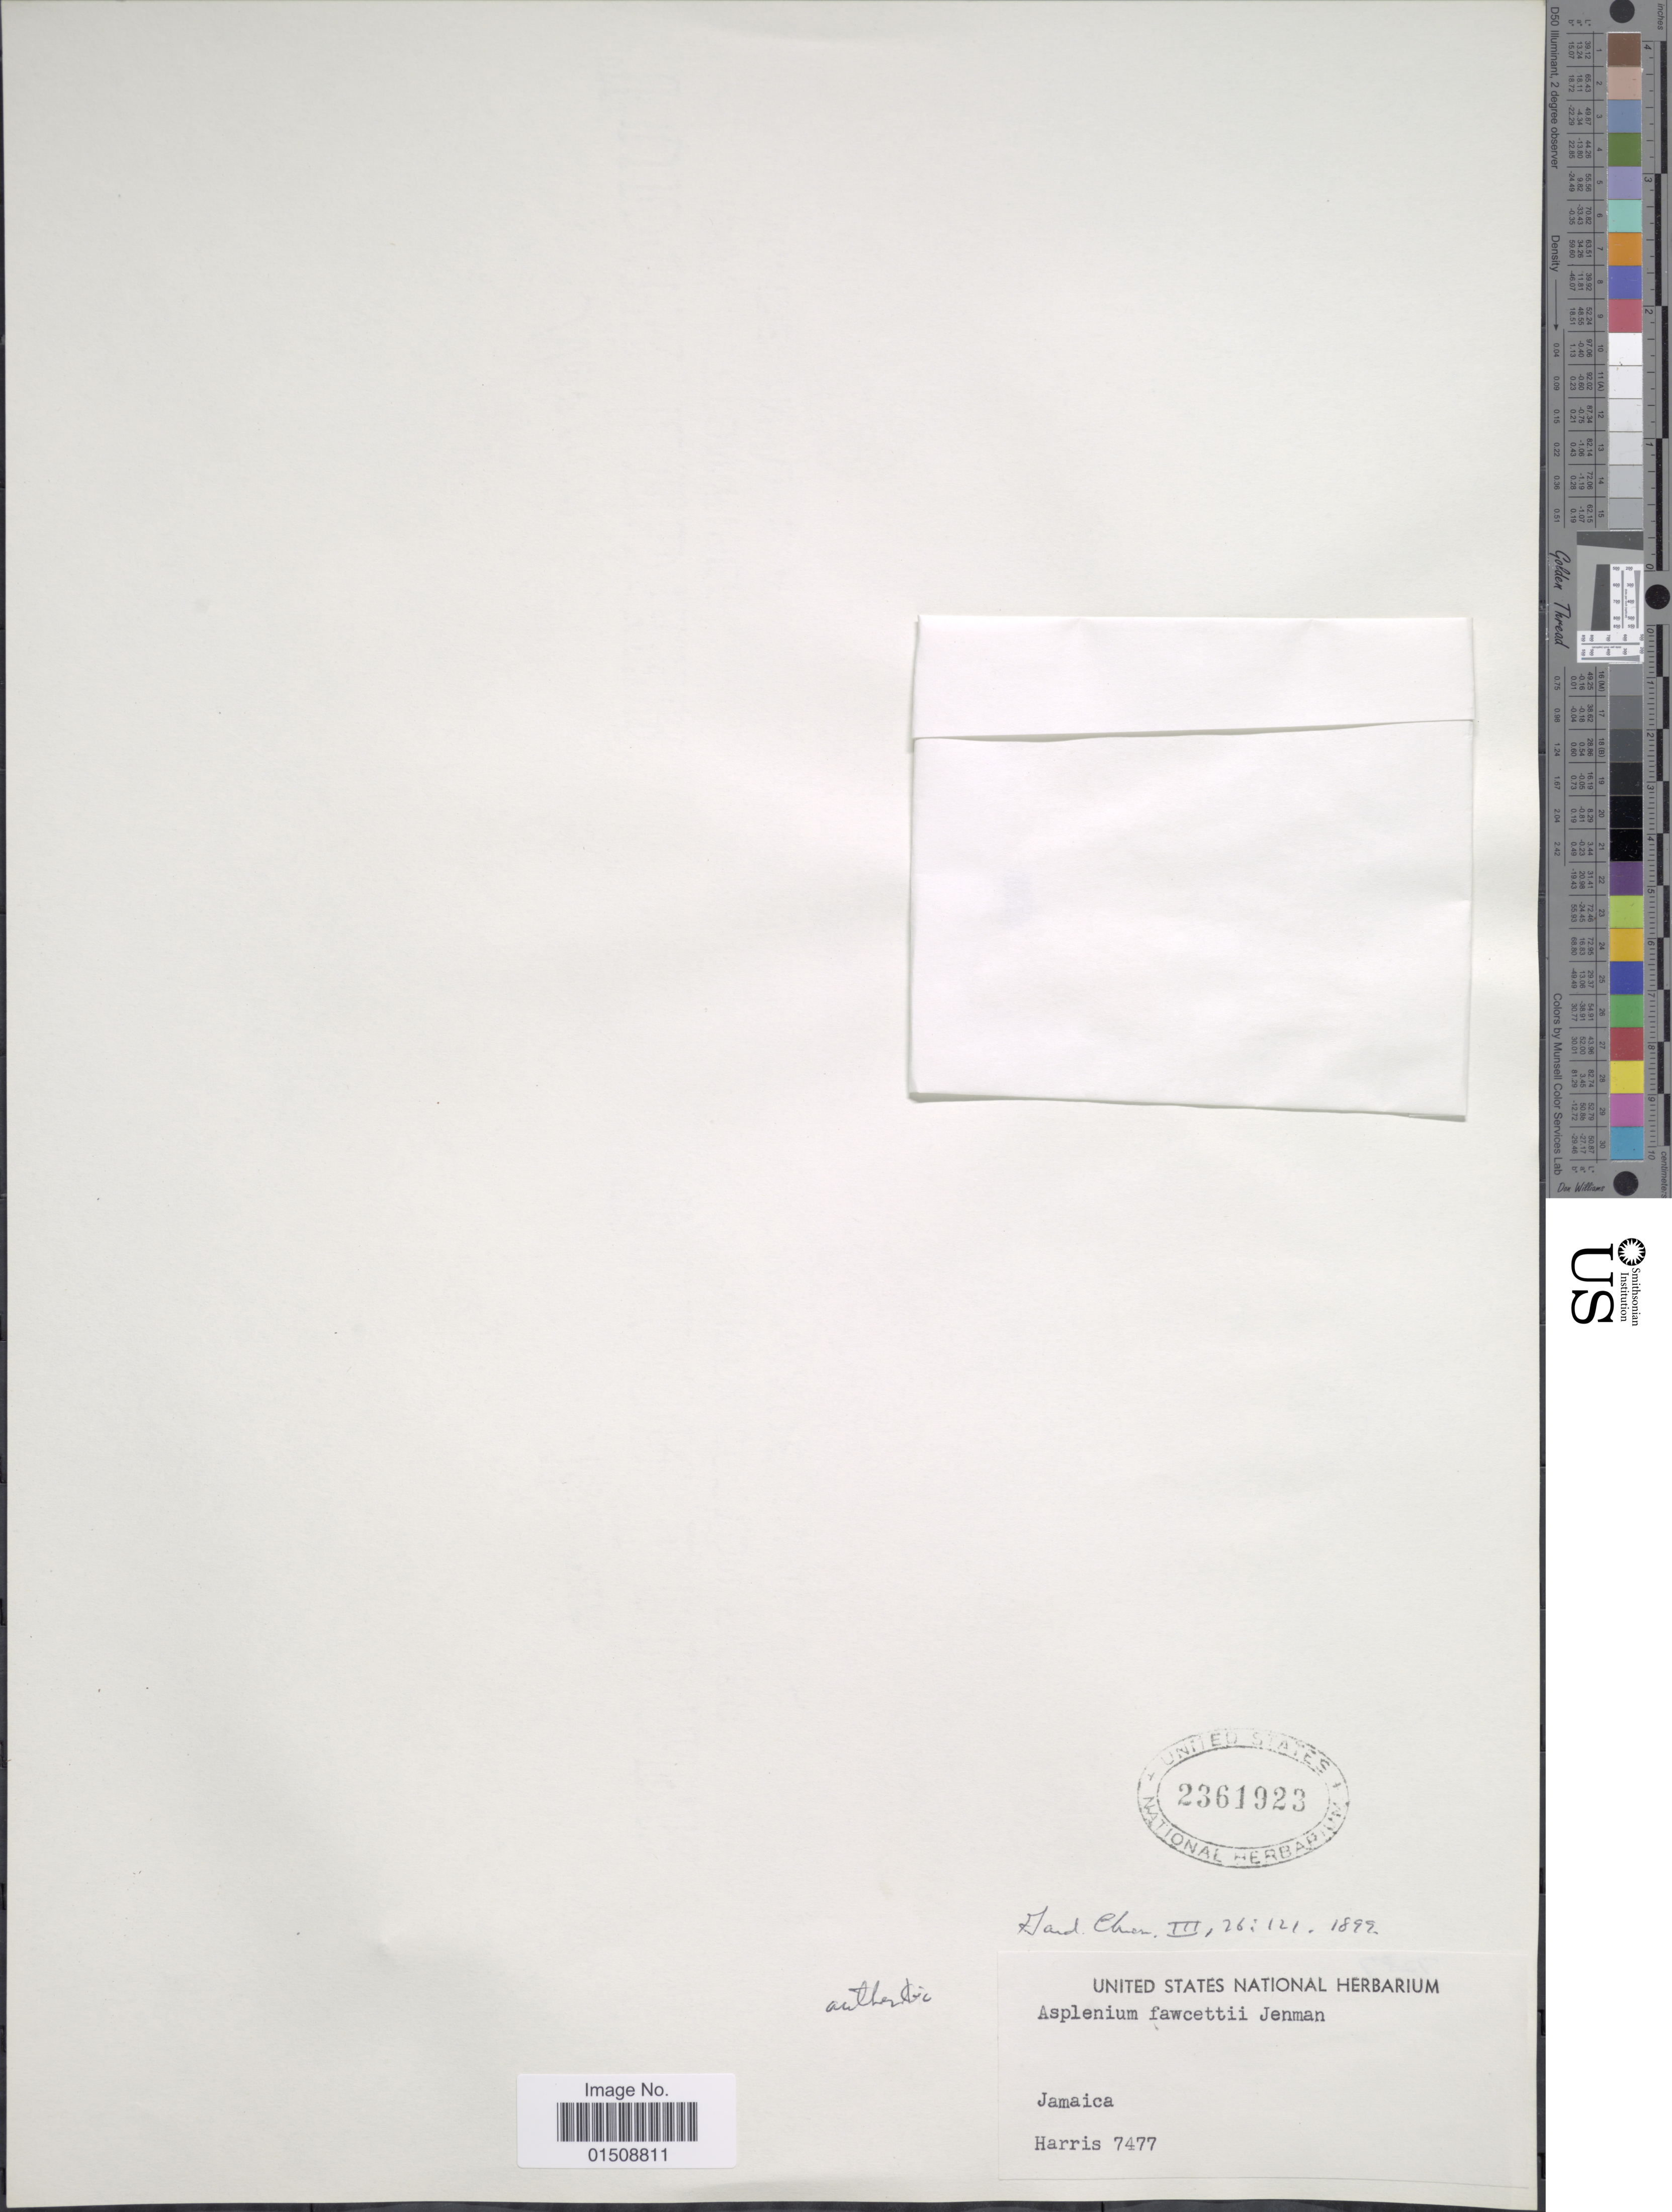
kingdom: Plantae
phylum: Tracheophyta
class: Polypodiopsida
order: Polypodiales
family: Aspleniaceae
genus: Asplenium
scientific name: Asplenium fawcetti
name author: Jenman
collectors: -- Harris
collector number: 7477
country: Jamaica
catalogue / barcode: US 2361923